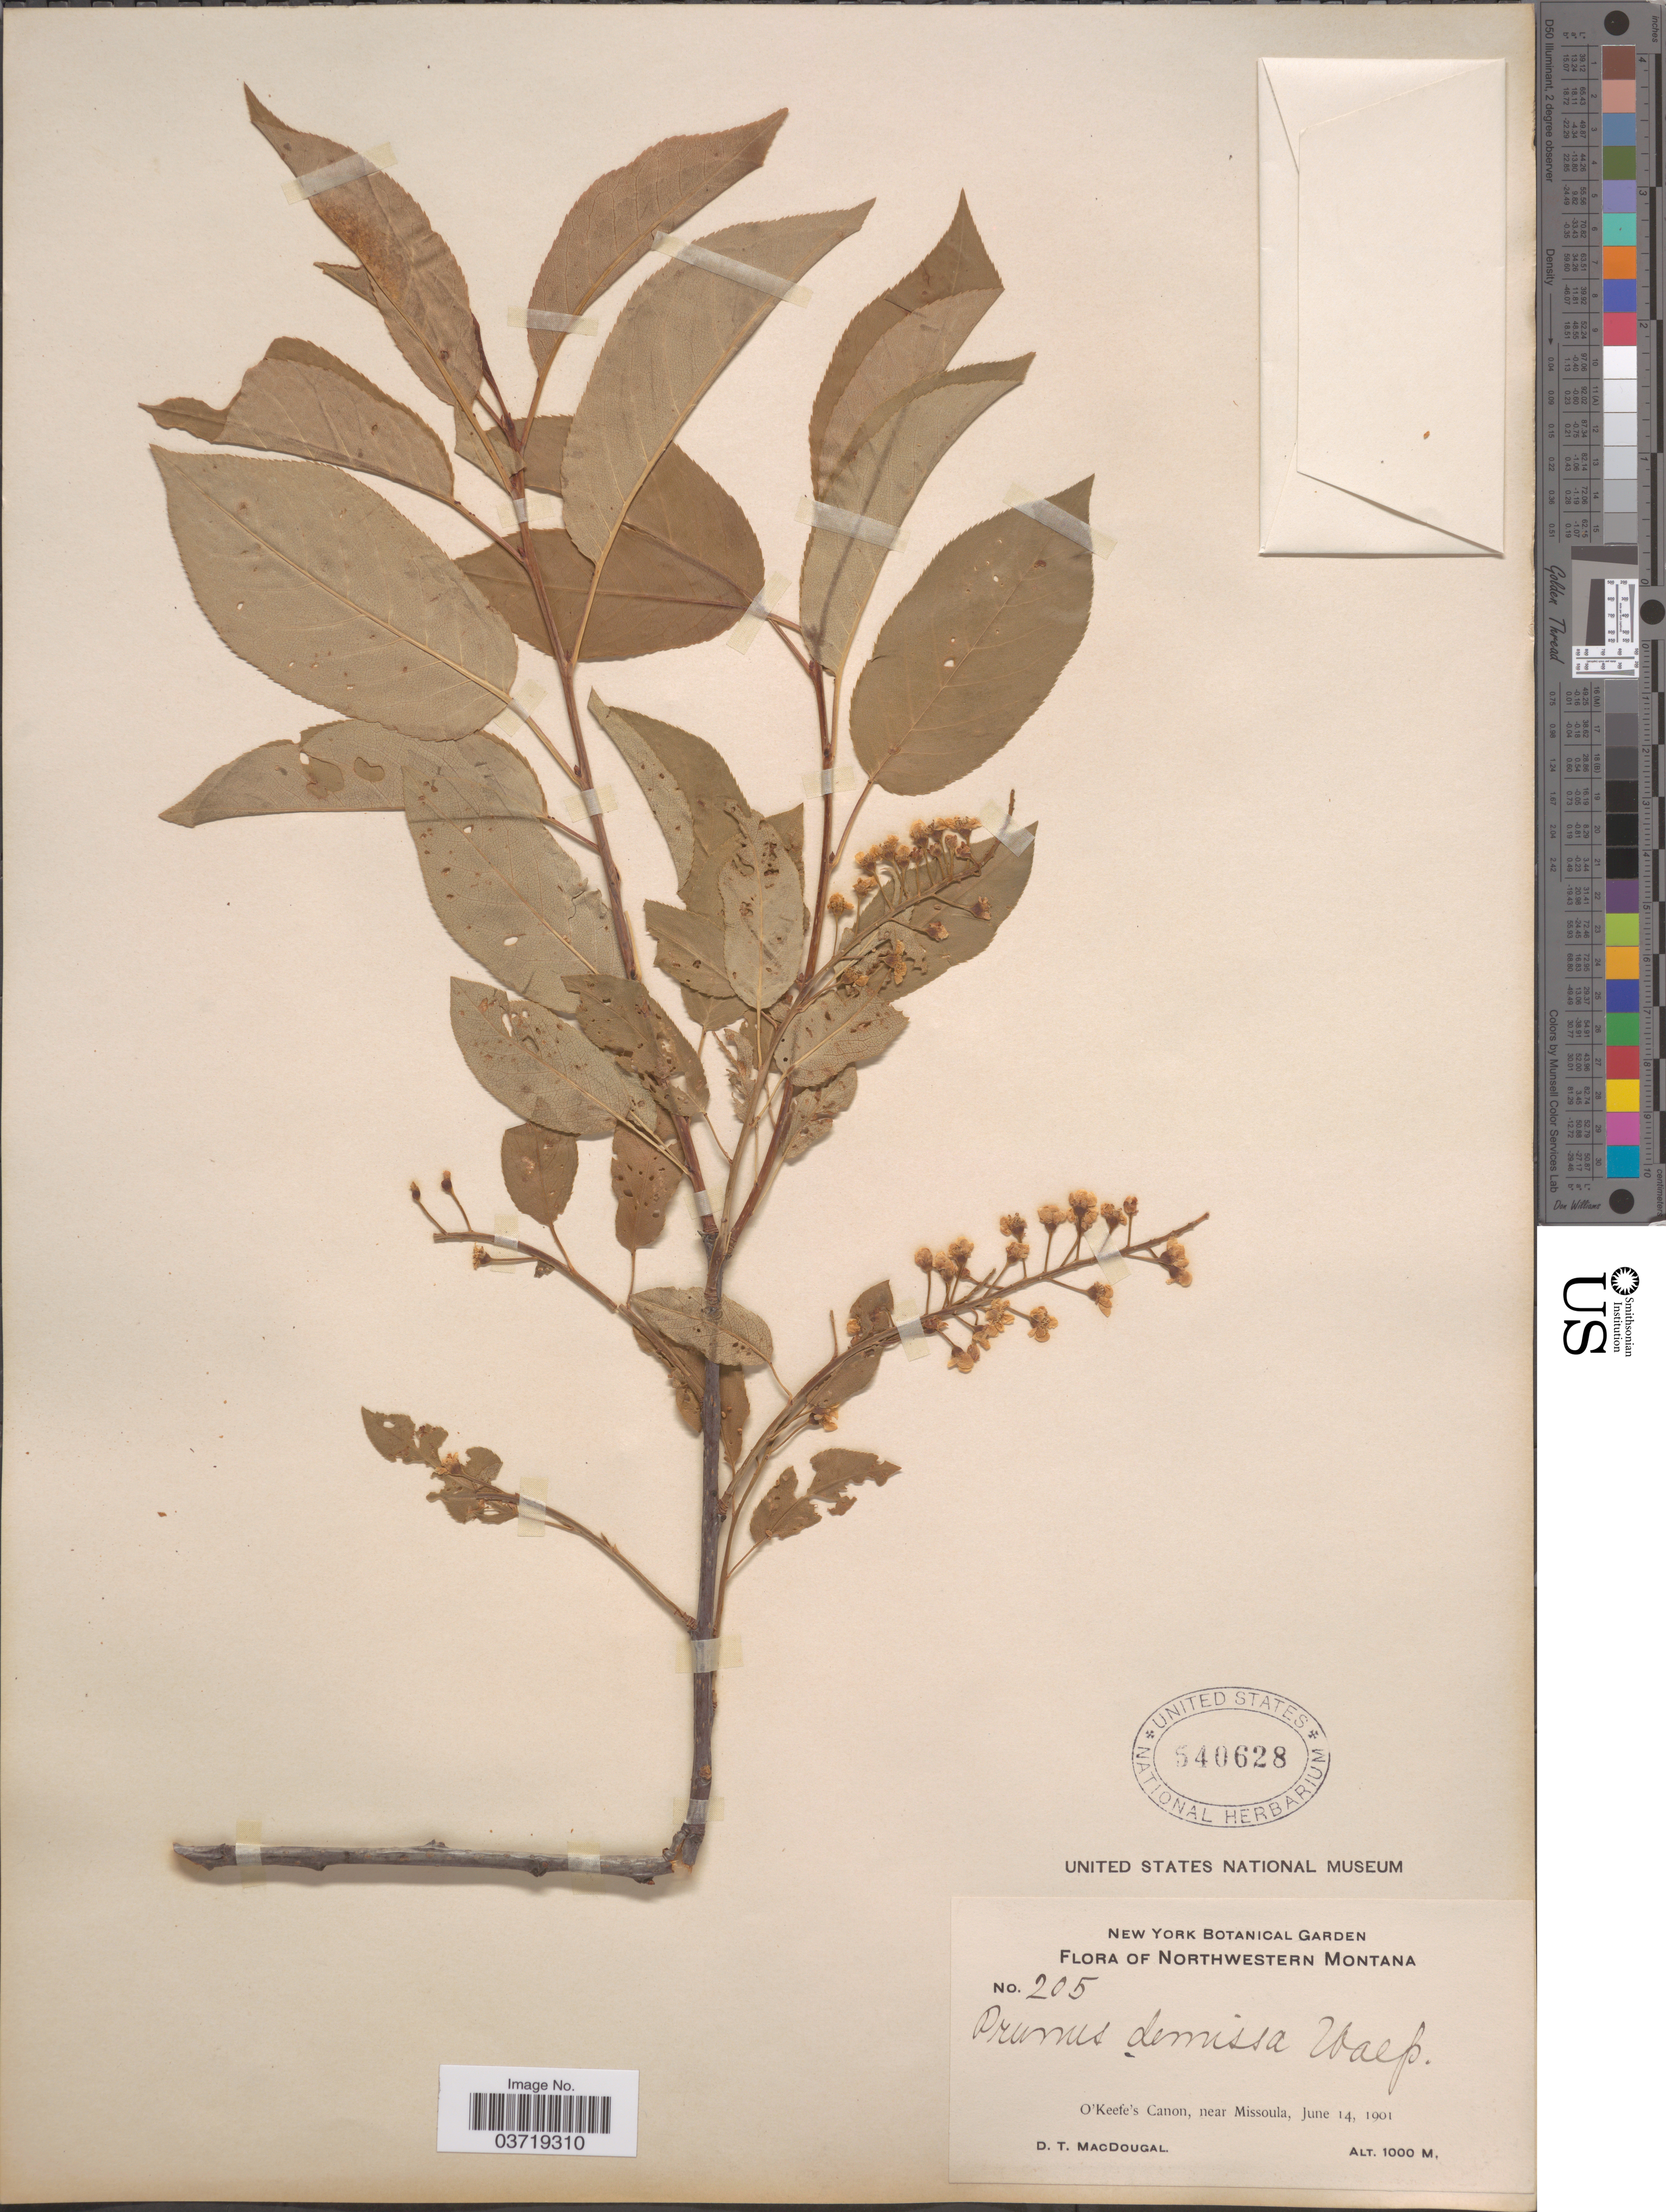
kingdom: Plantae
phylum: Tracheophyta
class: Magnoliopsida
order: Rosales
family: Rosaceae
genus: Prunus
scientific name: Prunus virginiana var. demissa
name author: (Nutt.) Torr.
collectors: D. T. MacDougal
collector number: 205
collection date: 1901-06-14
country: United States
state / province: Montana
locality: Northwestern Montana. O'Keefe's Canon, near Missoula.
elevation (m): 1000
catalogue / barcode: US 540628